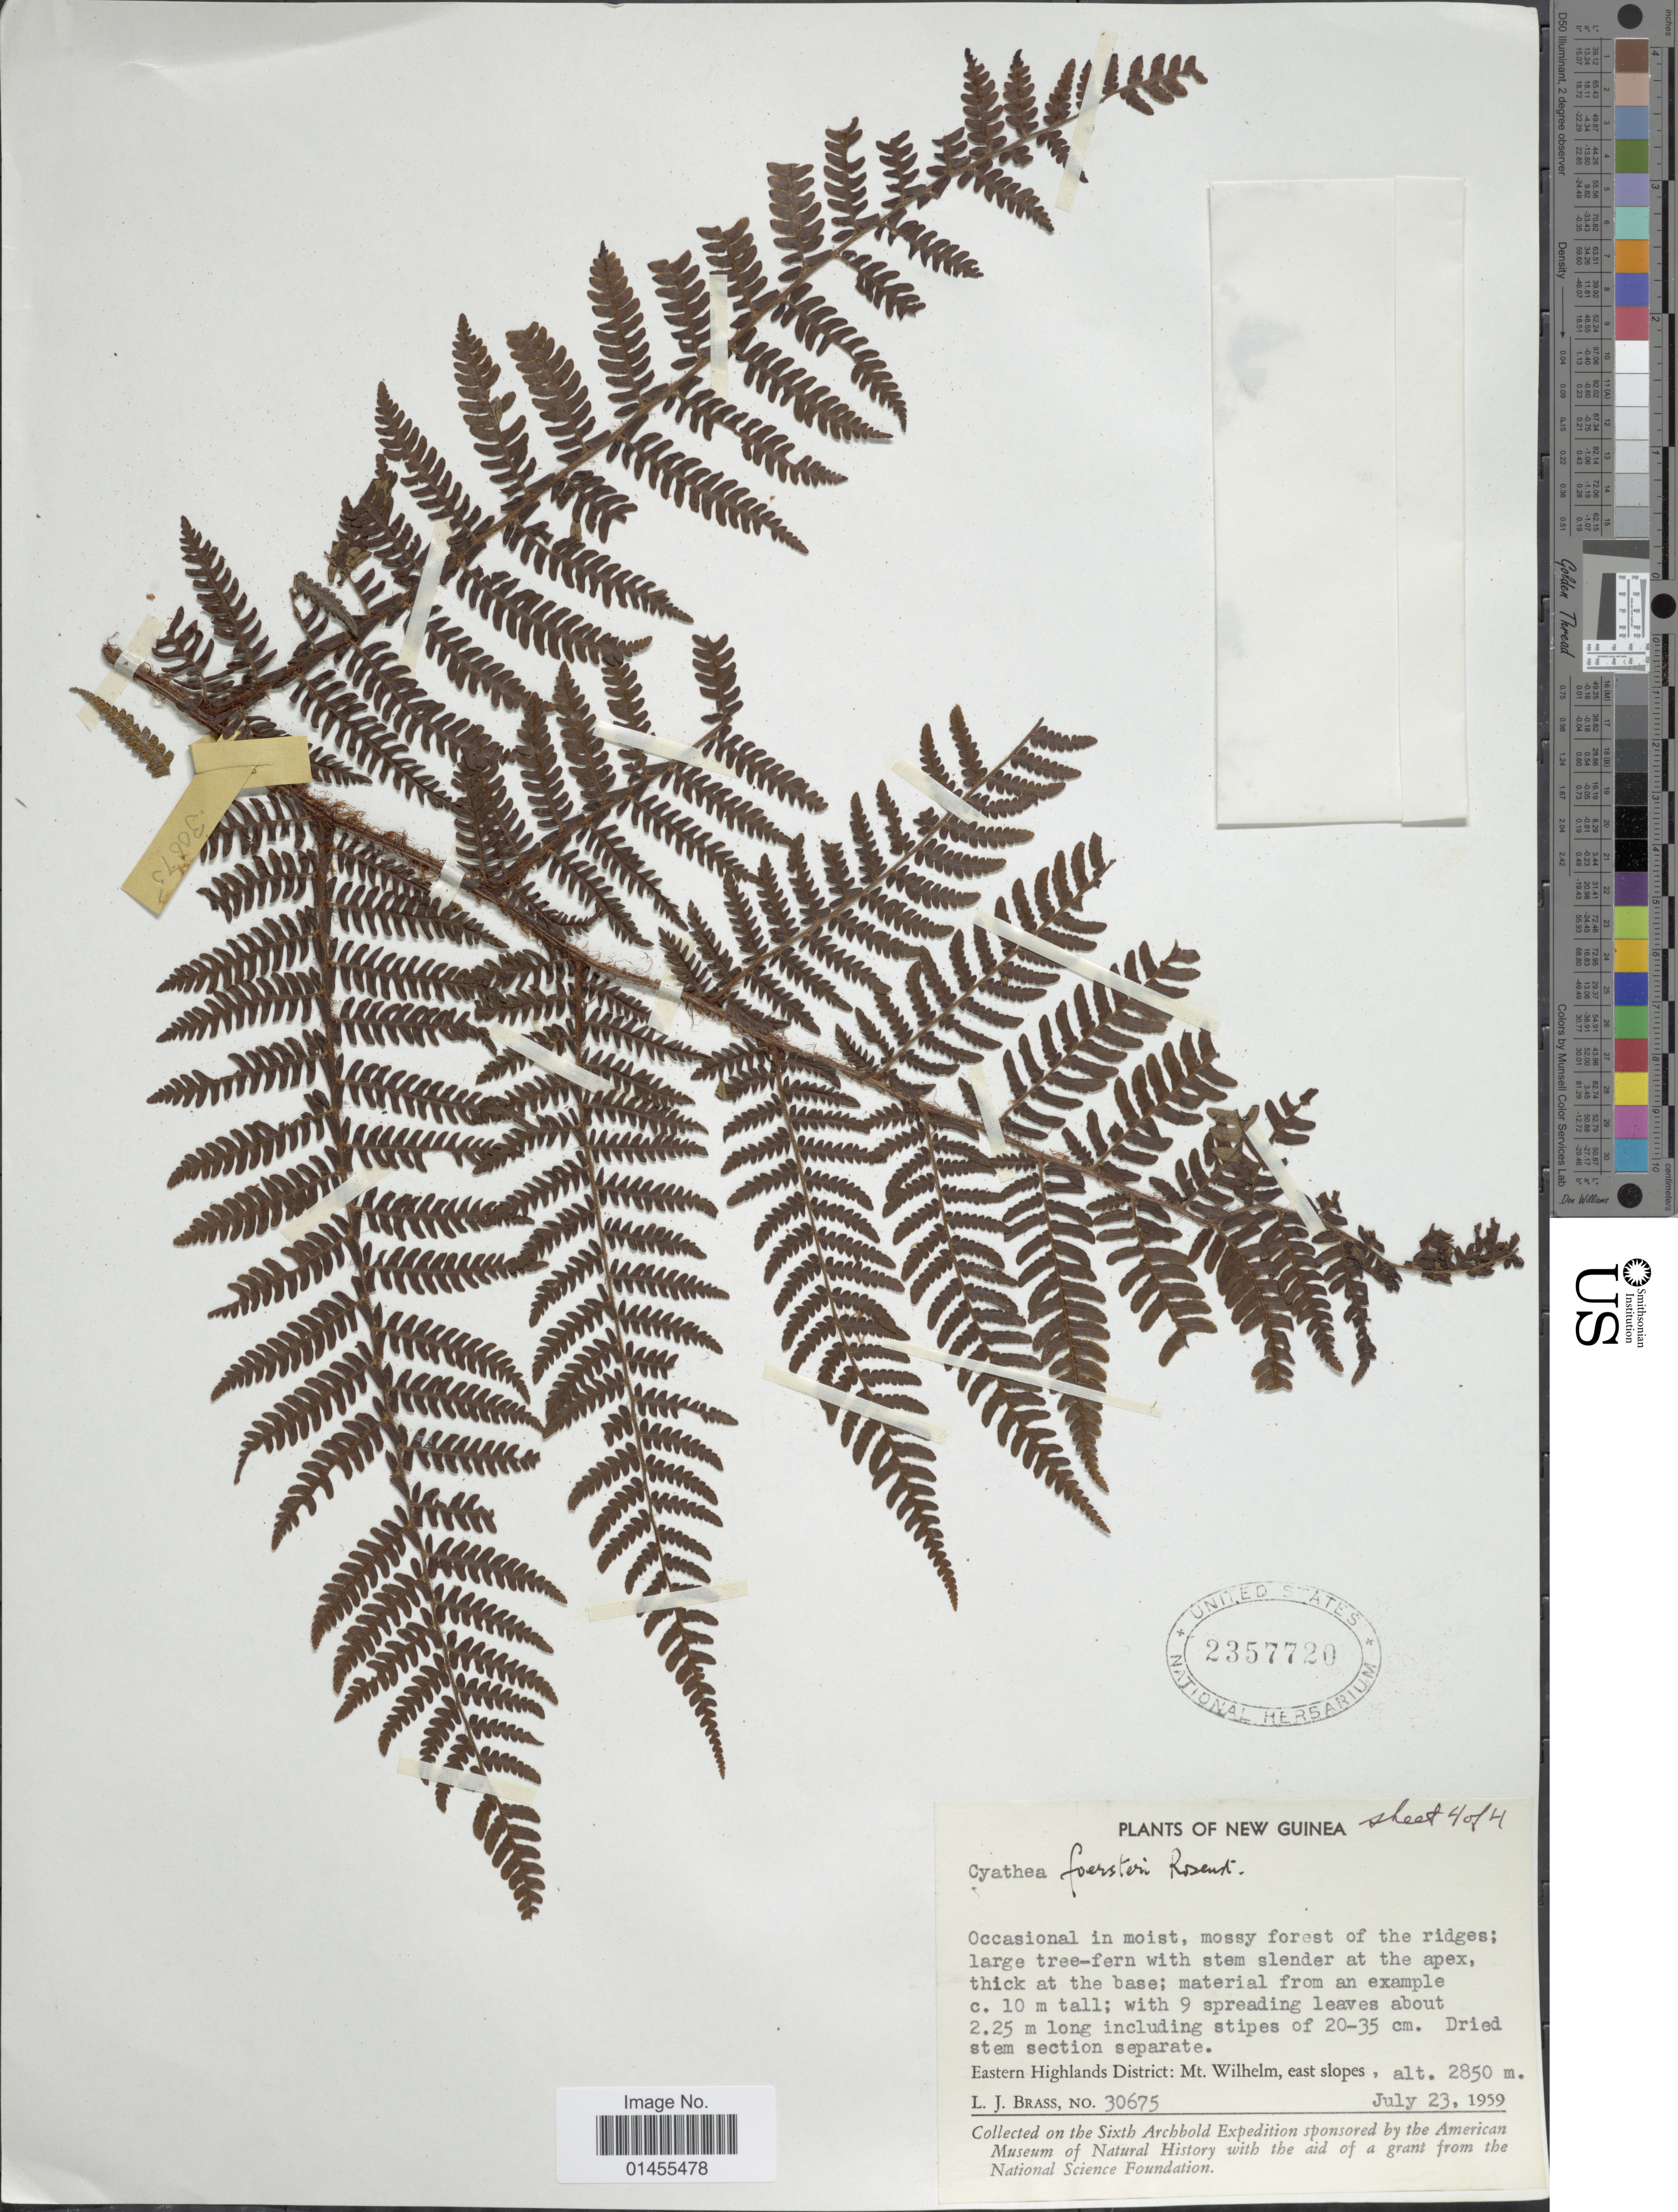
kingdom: Plantae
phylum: Tracheophyta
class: Polypodiopsida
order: Cyatheales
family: Cyatheaceae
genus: Alsophila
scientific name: Alsophila foersteri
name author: (Rosenst.) R.M. Tryon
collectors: L. J. Brass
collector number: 30675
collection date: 1959-07-23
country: Papua New Guinea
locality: New Guinea, Eastern Highlands District: Mt. Wilhelm, east slopes.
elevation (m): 2850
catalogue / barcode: US 2357720